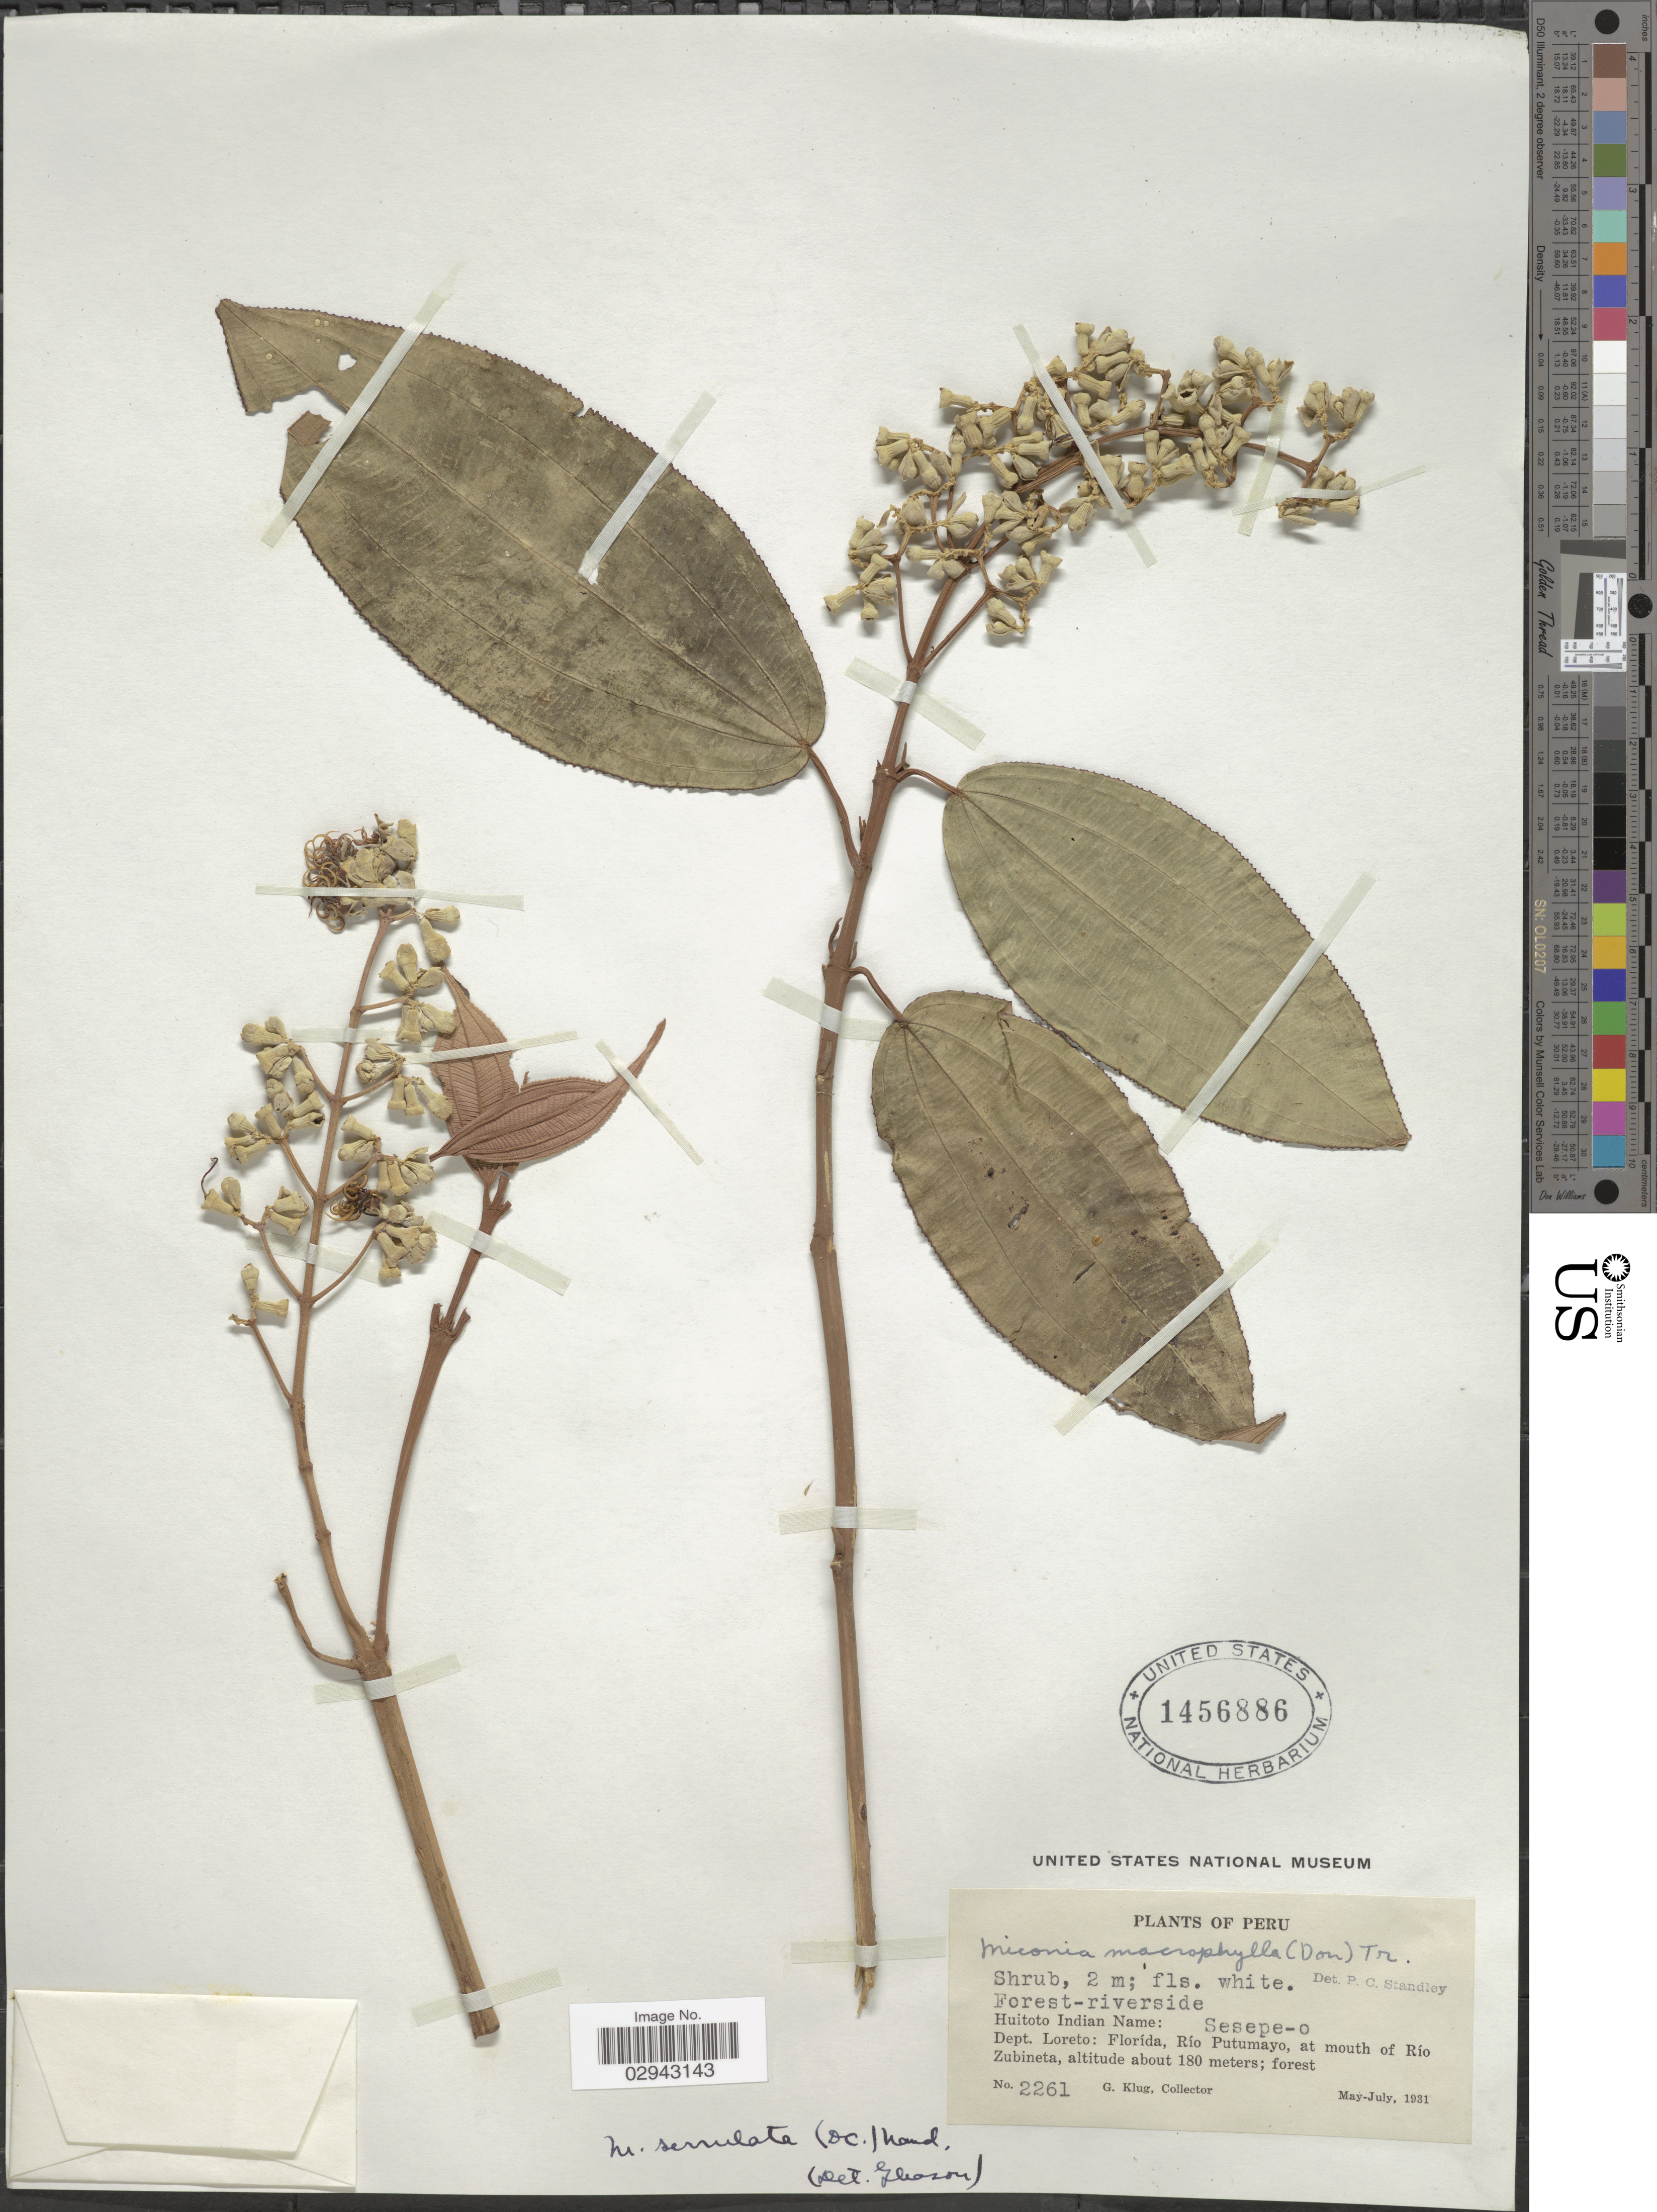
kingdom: Plantae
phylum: Tracheophyta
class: Magnoliopsida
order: Myrtales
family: Melastomataceae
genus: Miconia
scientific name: Miconia serrulata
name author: (DC.) Naudin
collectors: G. Klug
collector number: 2261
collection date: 1931-05/1931-07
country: Peru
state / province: Loreto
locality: Dept. Loreto: Florída, Río Putumayo, at mouth of Río Zubineta.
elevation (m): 180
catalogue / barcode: US 1456886